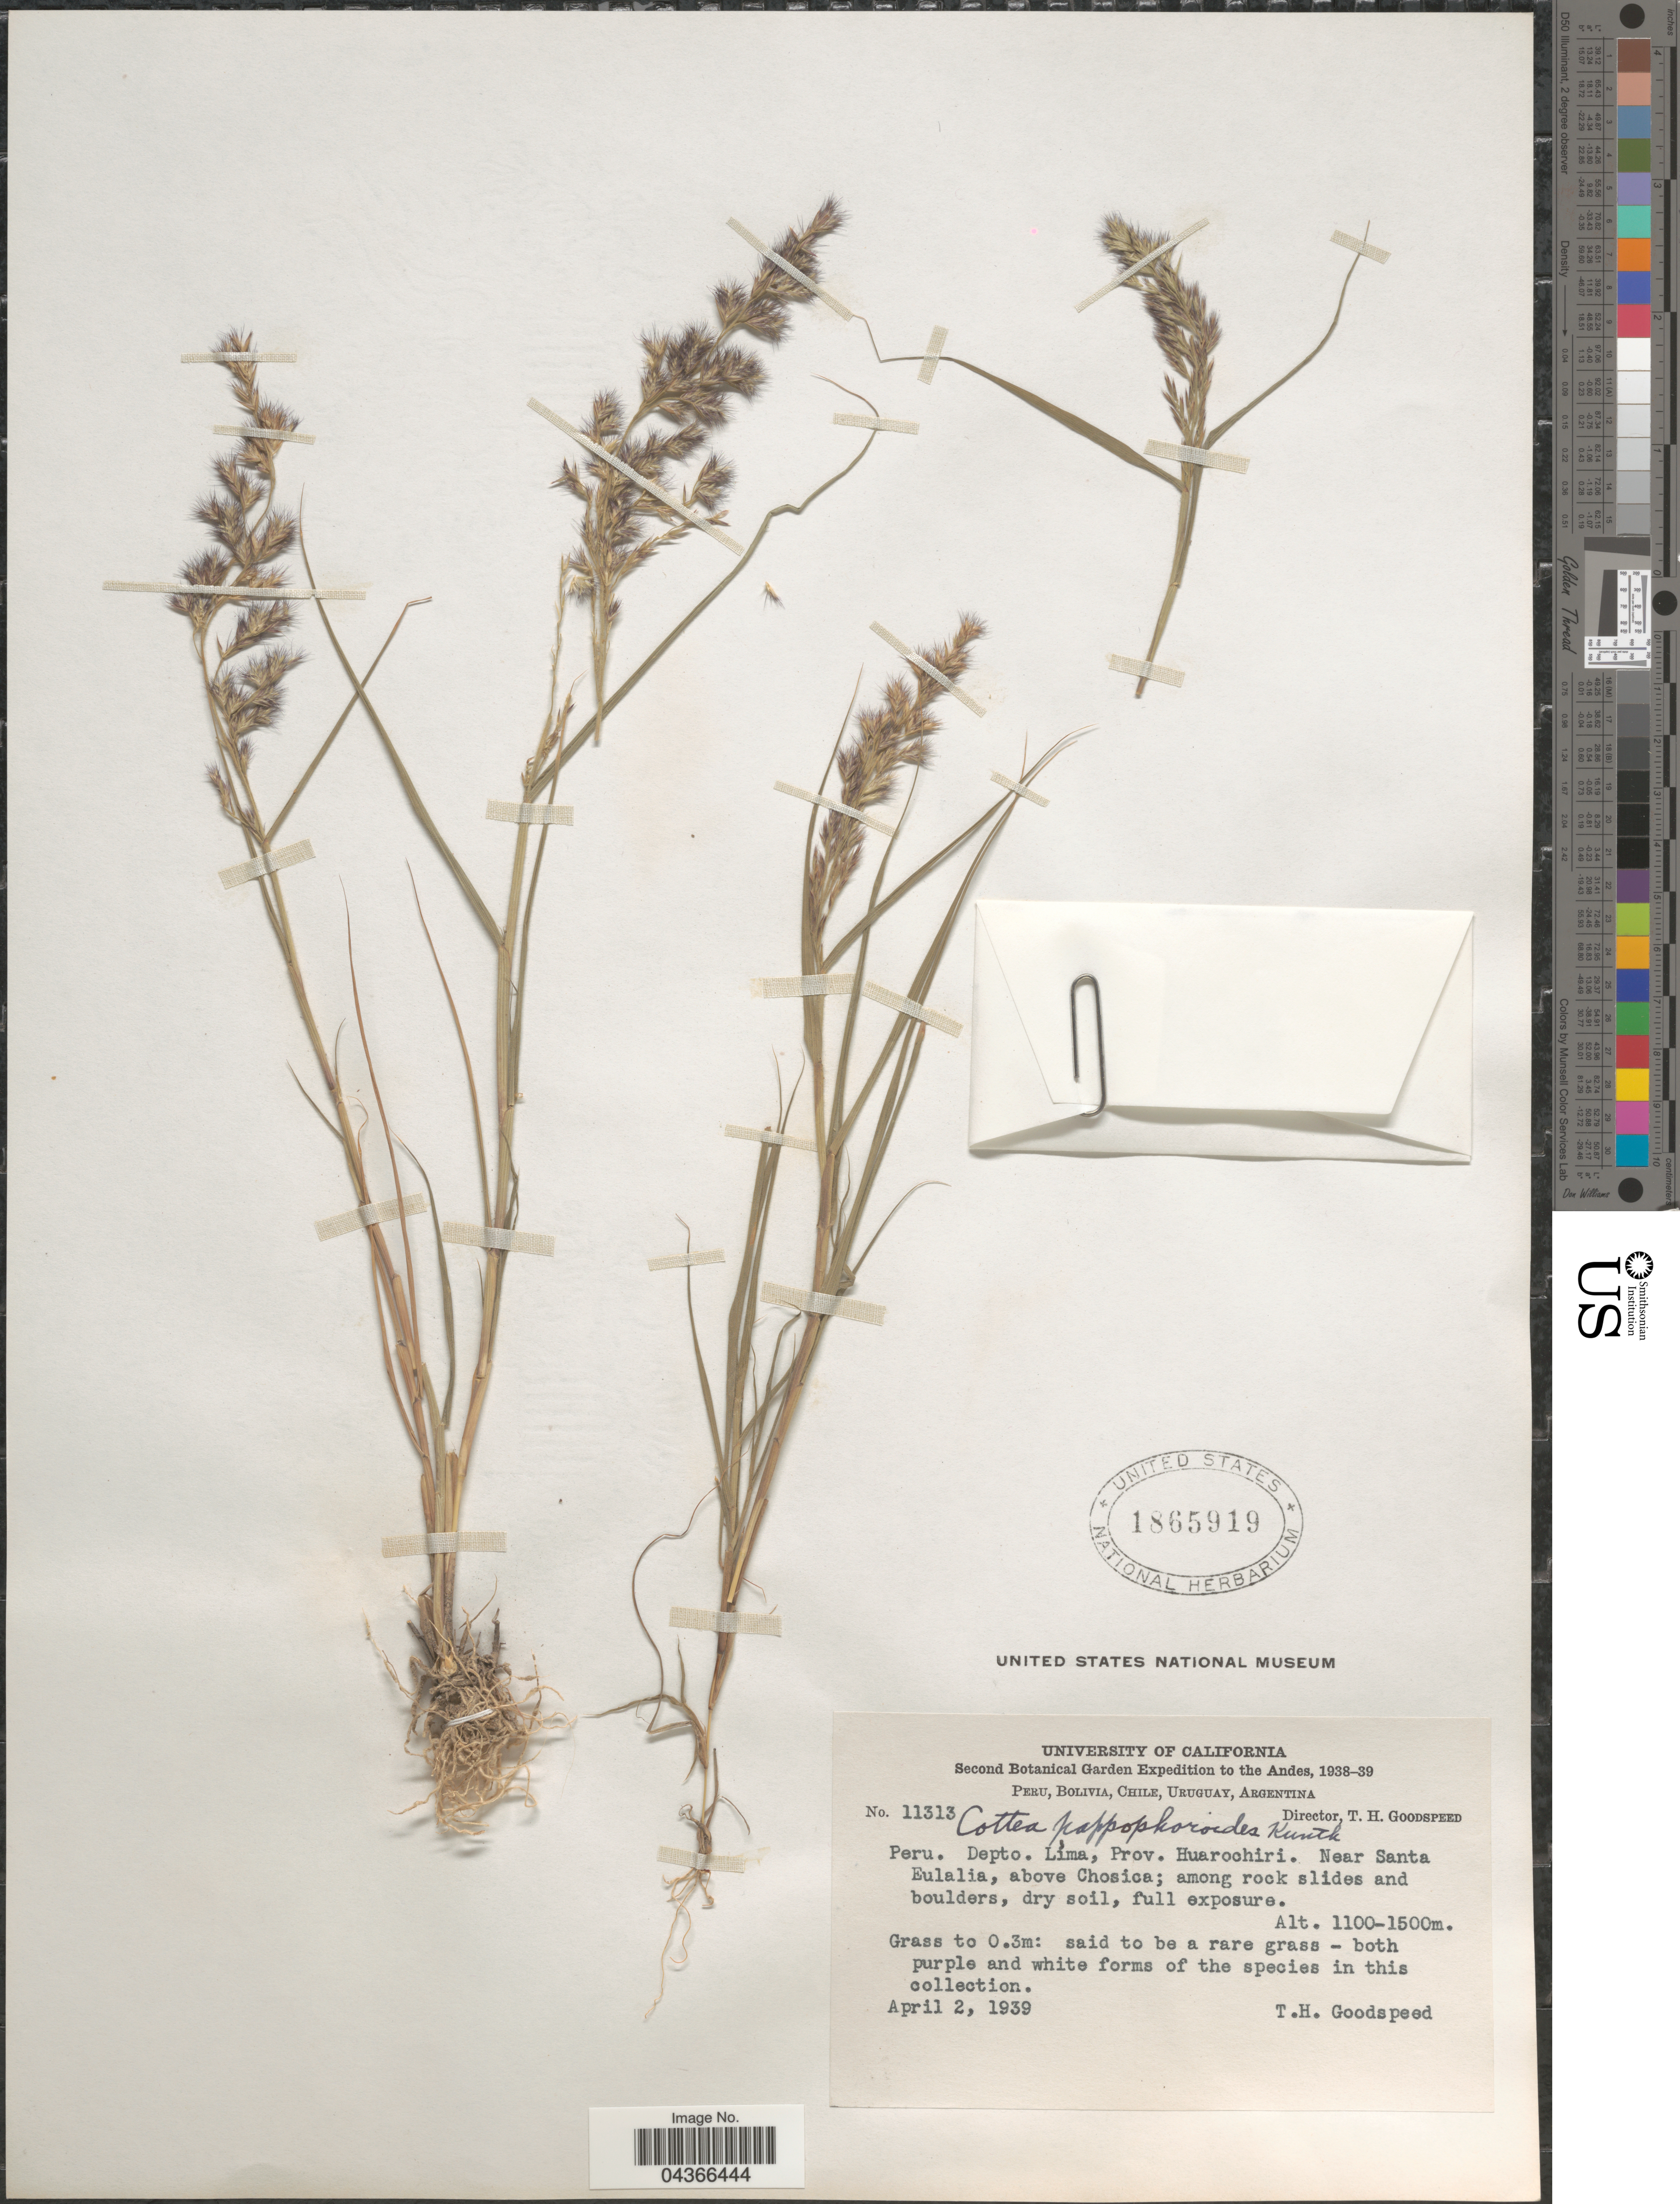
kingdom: Plantae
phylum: Tracheophyta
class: Liliopsida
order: Poales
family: Poaceae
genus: Cottea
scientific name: Cottea pappophoroides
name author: Kunth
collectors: T. Goodspeed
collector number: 11313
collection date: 1939-04-02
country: Peru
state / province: Lima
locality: Depto. Lima, Prov. Huarochiri. Near Santa Eulalia, above Chosica; among rock slides and boulders, dry soil, full exposure.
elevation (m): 1100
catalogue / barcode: US 1865919